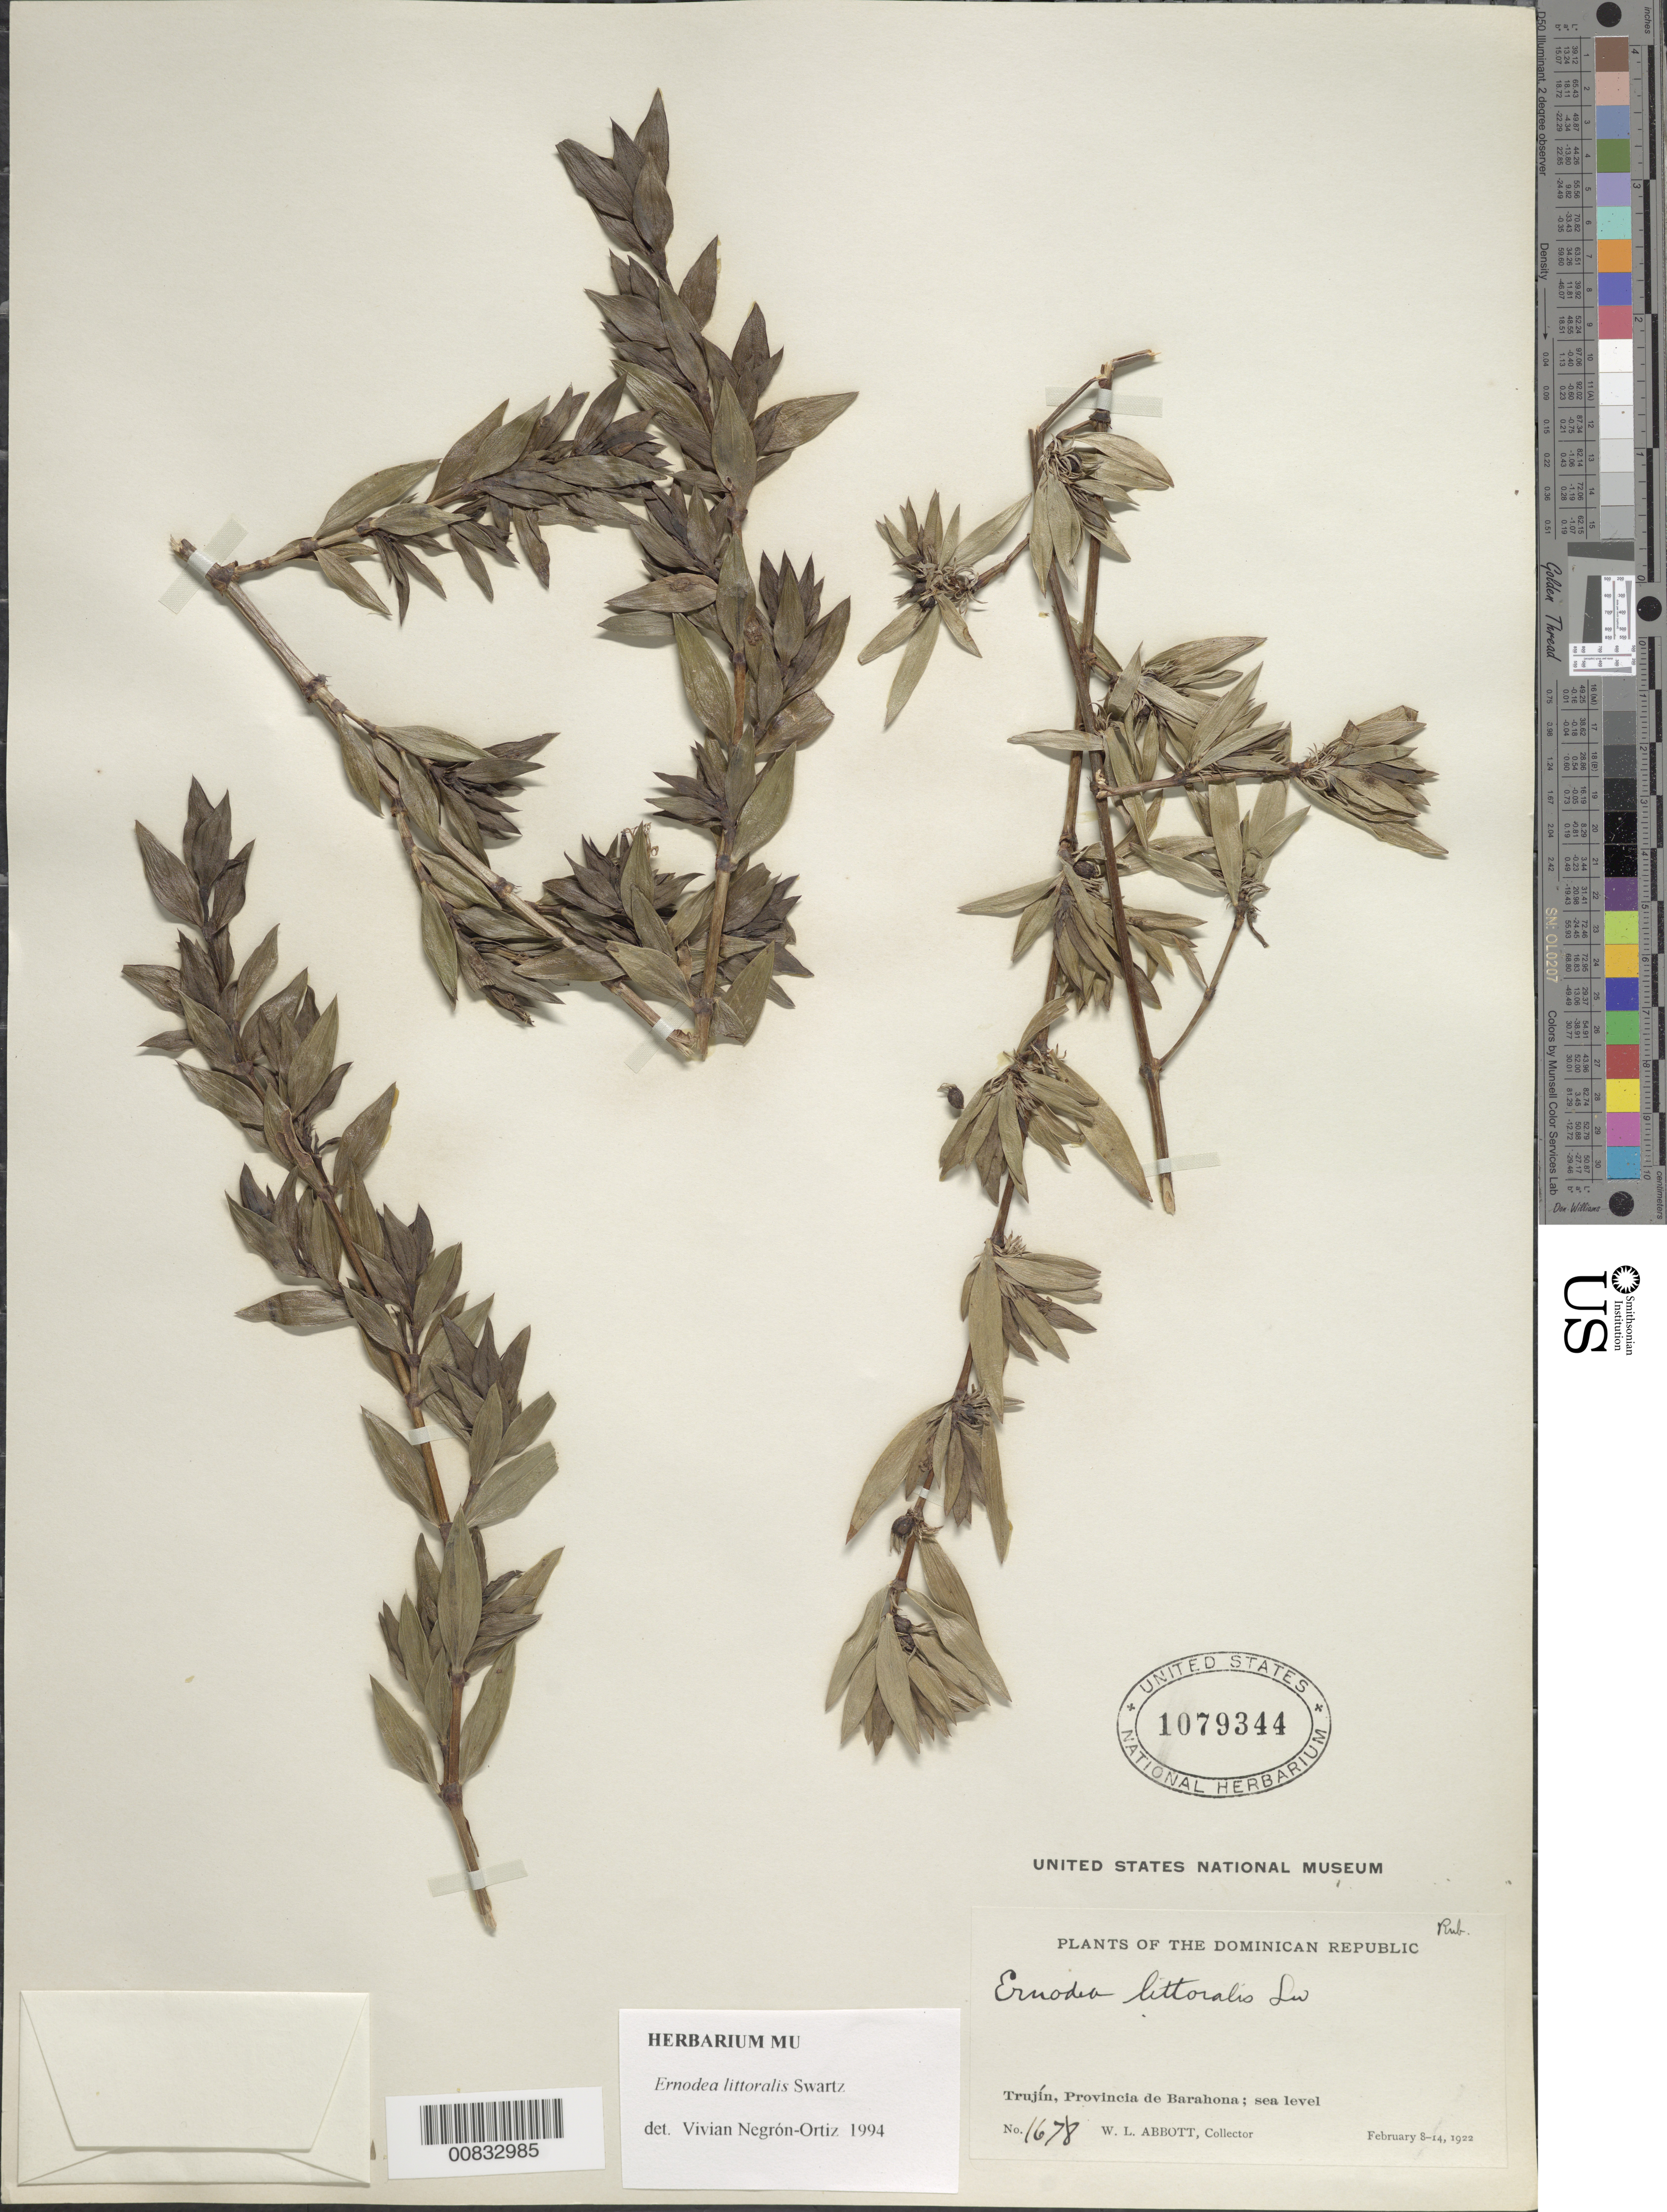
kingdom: Plantae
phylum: Tracheophyta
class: Magnoliopsida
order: Gentianales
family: Rubiaceae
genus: Ernodea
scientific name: Ernodea angusta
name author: Small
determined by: Negrón-Ortiz, V.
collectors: W. L. Abbott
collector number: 1678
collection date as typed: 08 Feb 1922 to 14 Feb 1922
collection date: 1922-02-08/1922-02-14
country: Dominican Republic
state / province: Barahona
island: Hispaniola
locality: Trujín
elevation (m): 0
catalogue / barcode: US 1079344